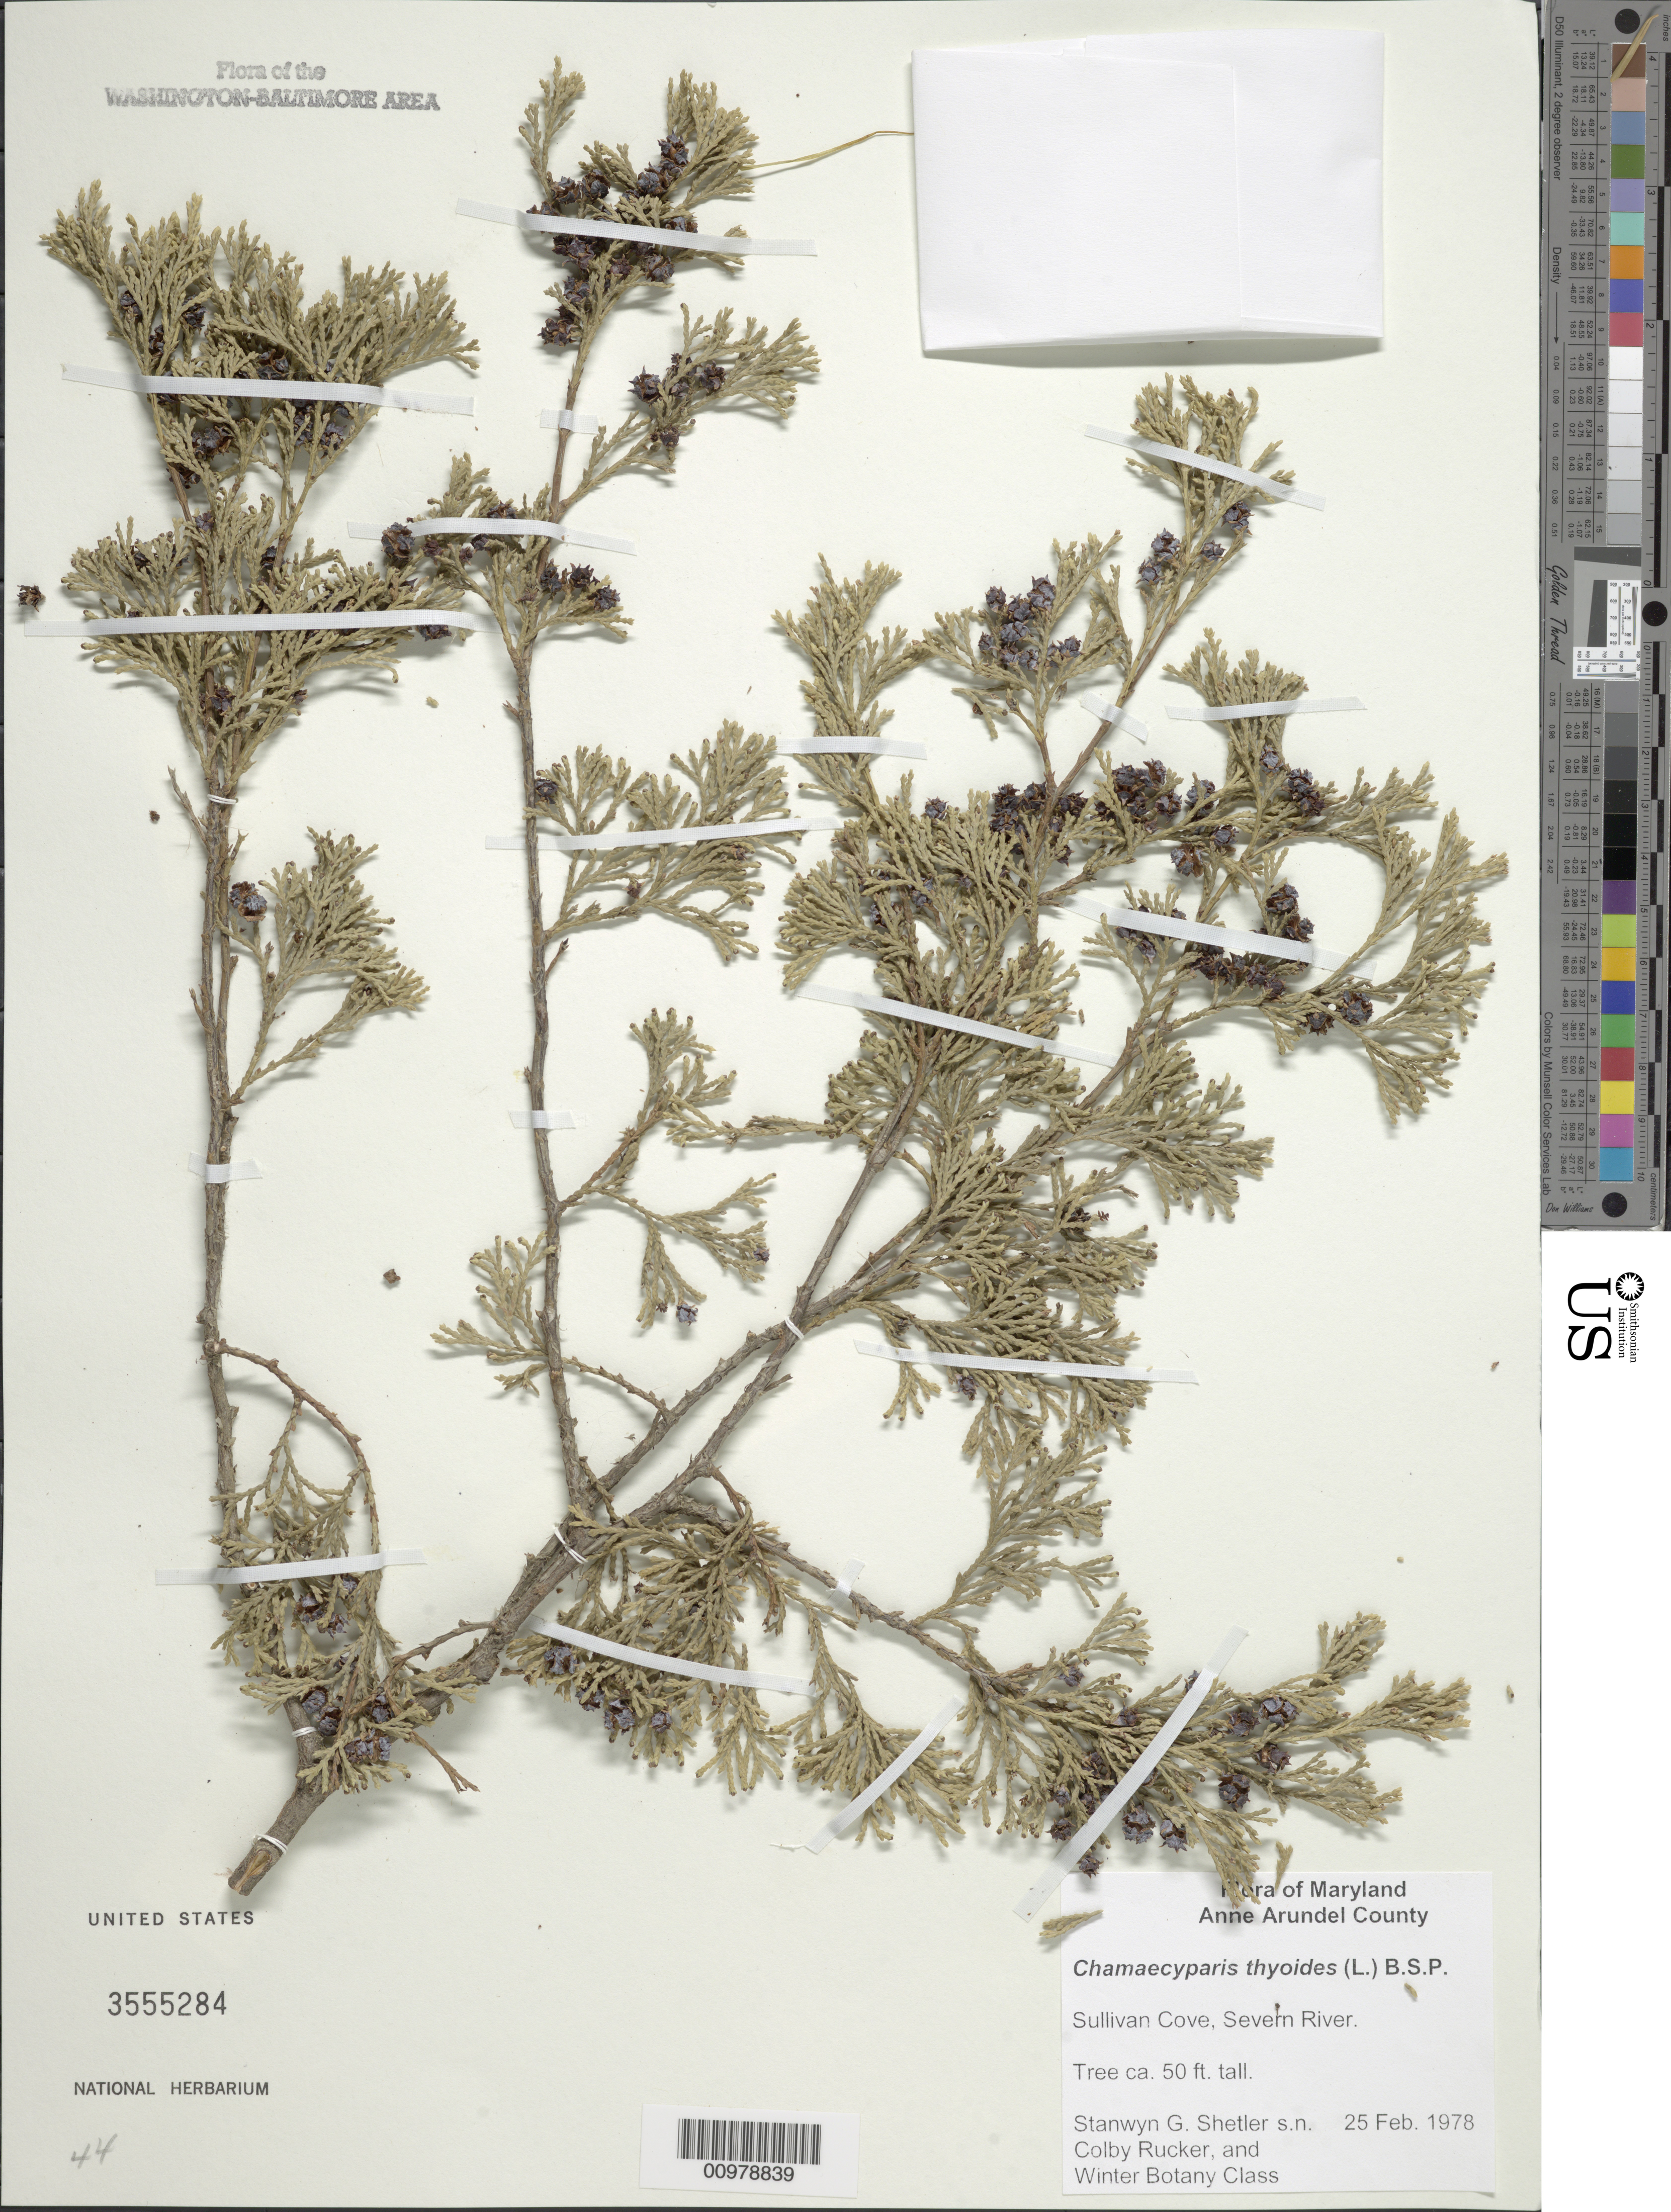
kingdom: Plantae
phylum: Tracheophyta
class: Pinopsida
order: Pinales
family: Cupressaceae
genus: Chamaecyparis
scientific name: Chamaecyparis thyoides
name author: (L.) Britton, Stearns & Poggenb.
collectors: S. Shetler & C. Rucker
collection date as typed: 25 Feb 1978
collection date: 1978-02-25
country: United States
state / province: Maryland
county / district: Anne Arundel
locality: Sullivan cove, Severn River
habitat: Tree ca. 50 ft. tall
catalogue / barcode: US 3555284